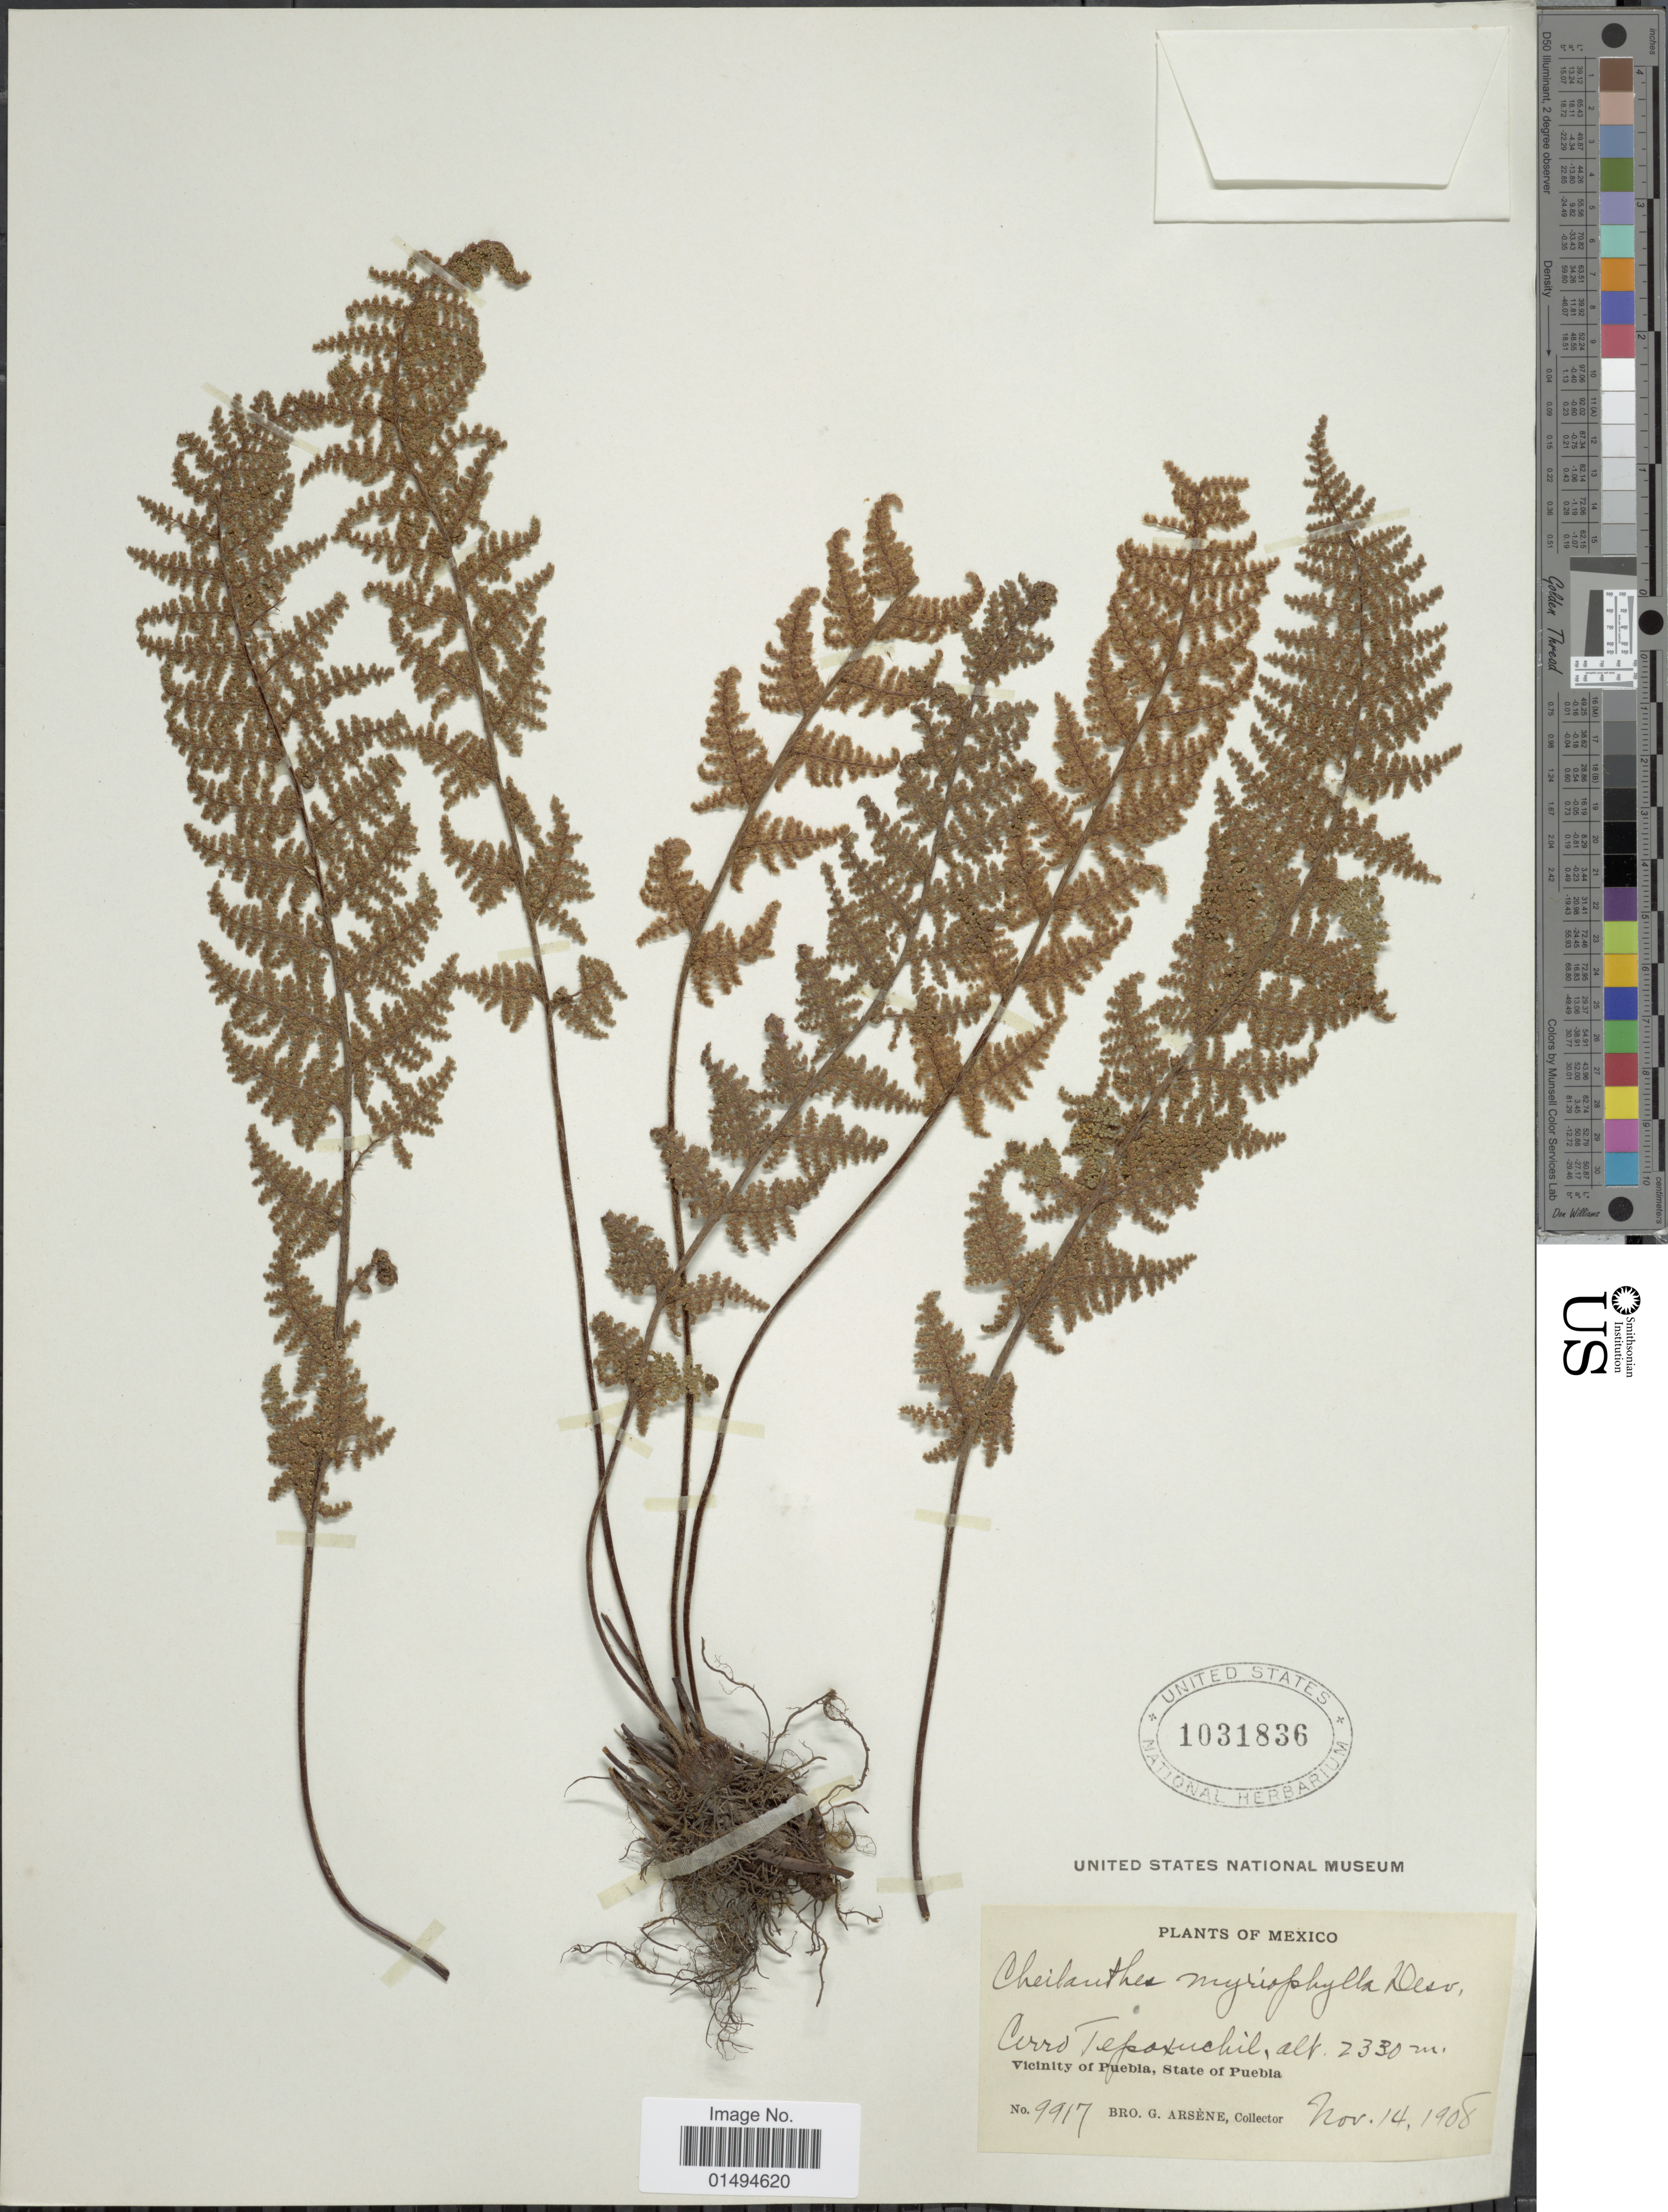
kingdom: Plantae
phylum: Tracheophyta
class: Polypodiopsida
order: Polypodiales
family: Pteridaceae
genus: Myriopteris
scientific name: Myriopteris myriophylla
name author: (Desv.) J. Sm.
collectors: Bro. G. Arsène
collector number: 9917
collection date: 1908-11-14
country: Mexico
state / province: Puebla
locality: Vicinity of Puebla, Cerro Tepoxuchil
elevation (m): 2330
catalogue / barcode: US 1031836